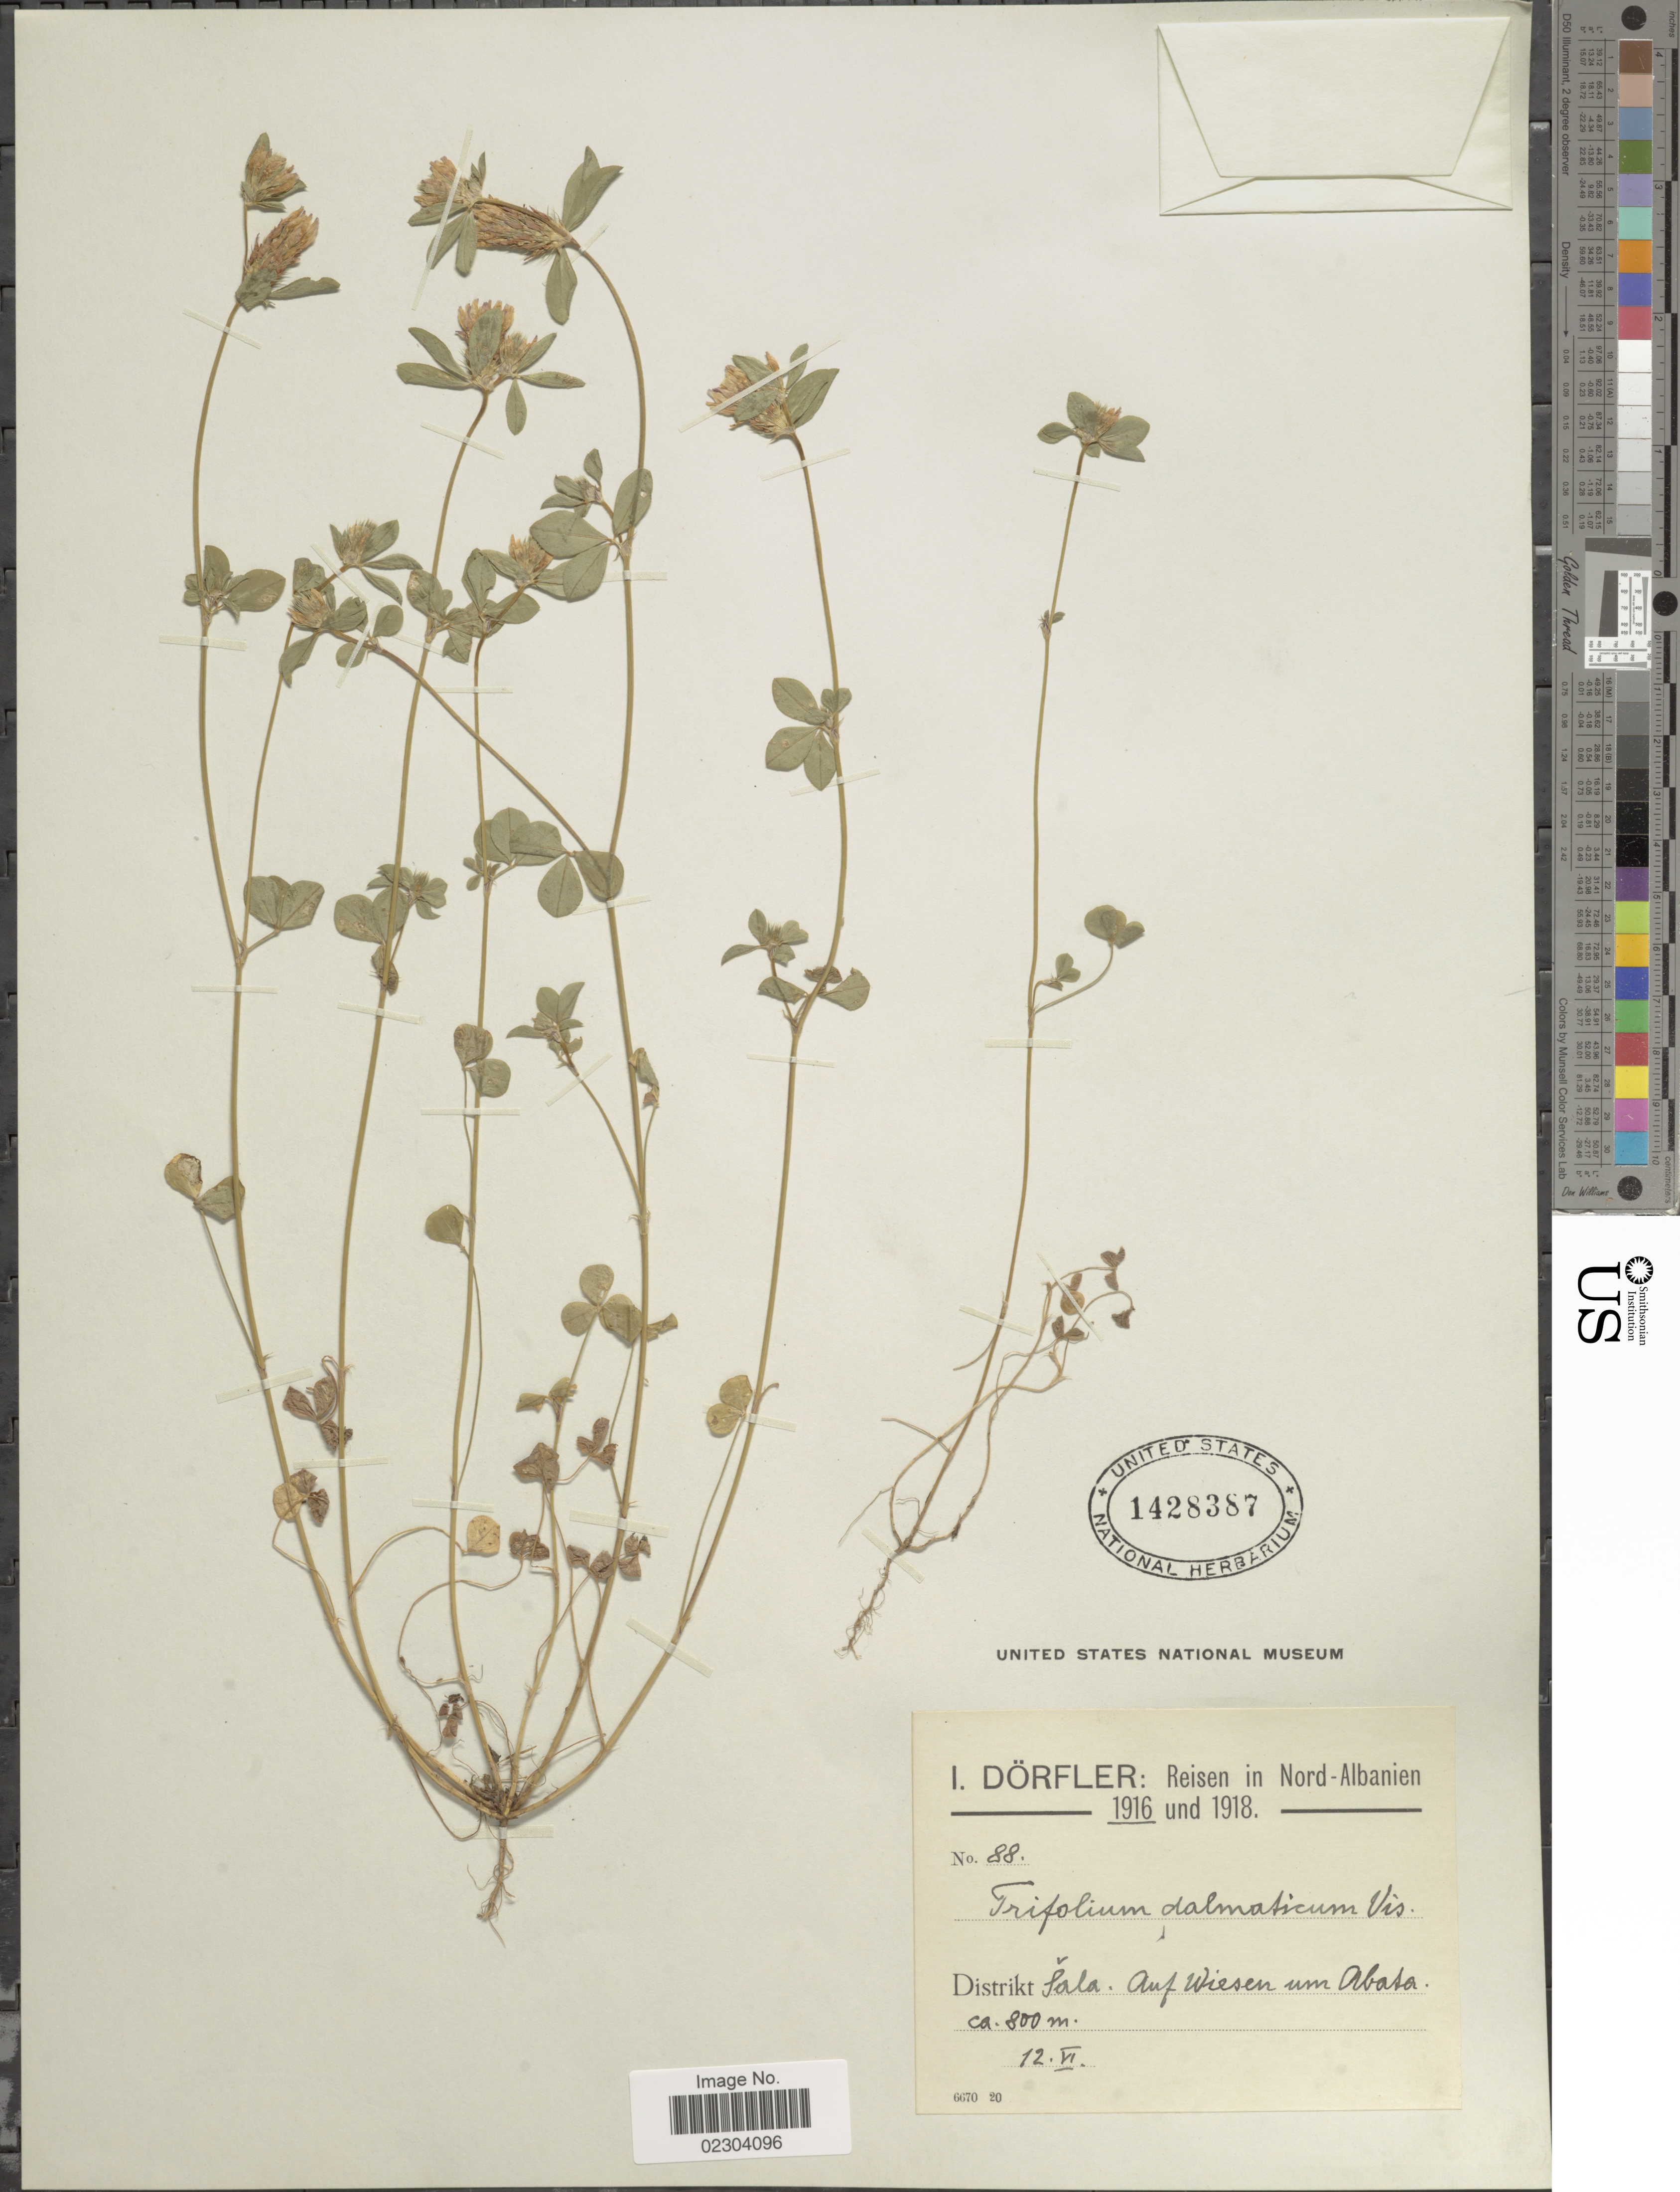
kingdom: Plantae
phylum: Tracheophyta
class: Magnoliopsida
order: Fabales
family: Fabaceae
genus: Trifolium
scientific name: Trifolium dalmaticum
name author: Vis.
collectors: I. Dörfler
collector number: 88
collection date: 1916-06-12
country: Albania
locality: Nord- Albanien. Distrikt Slaa. Auf Wiesen um Abata [interpreted]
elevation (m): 800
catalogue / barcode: US 1428387